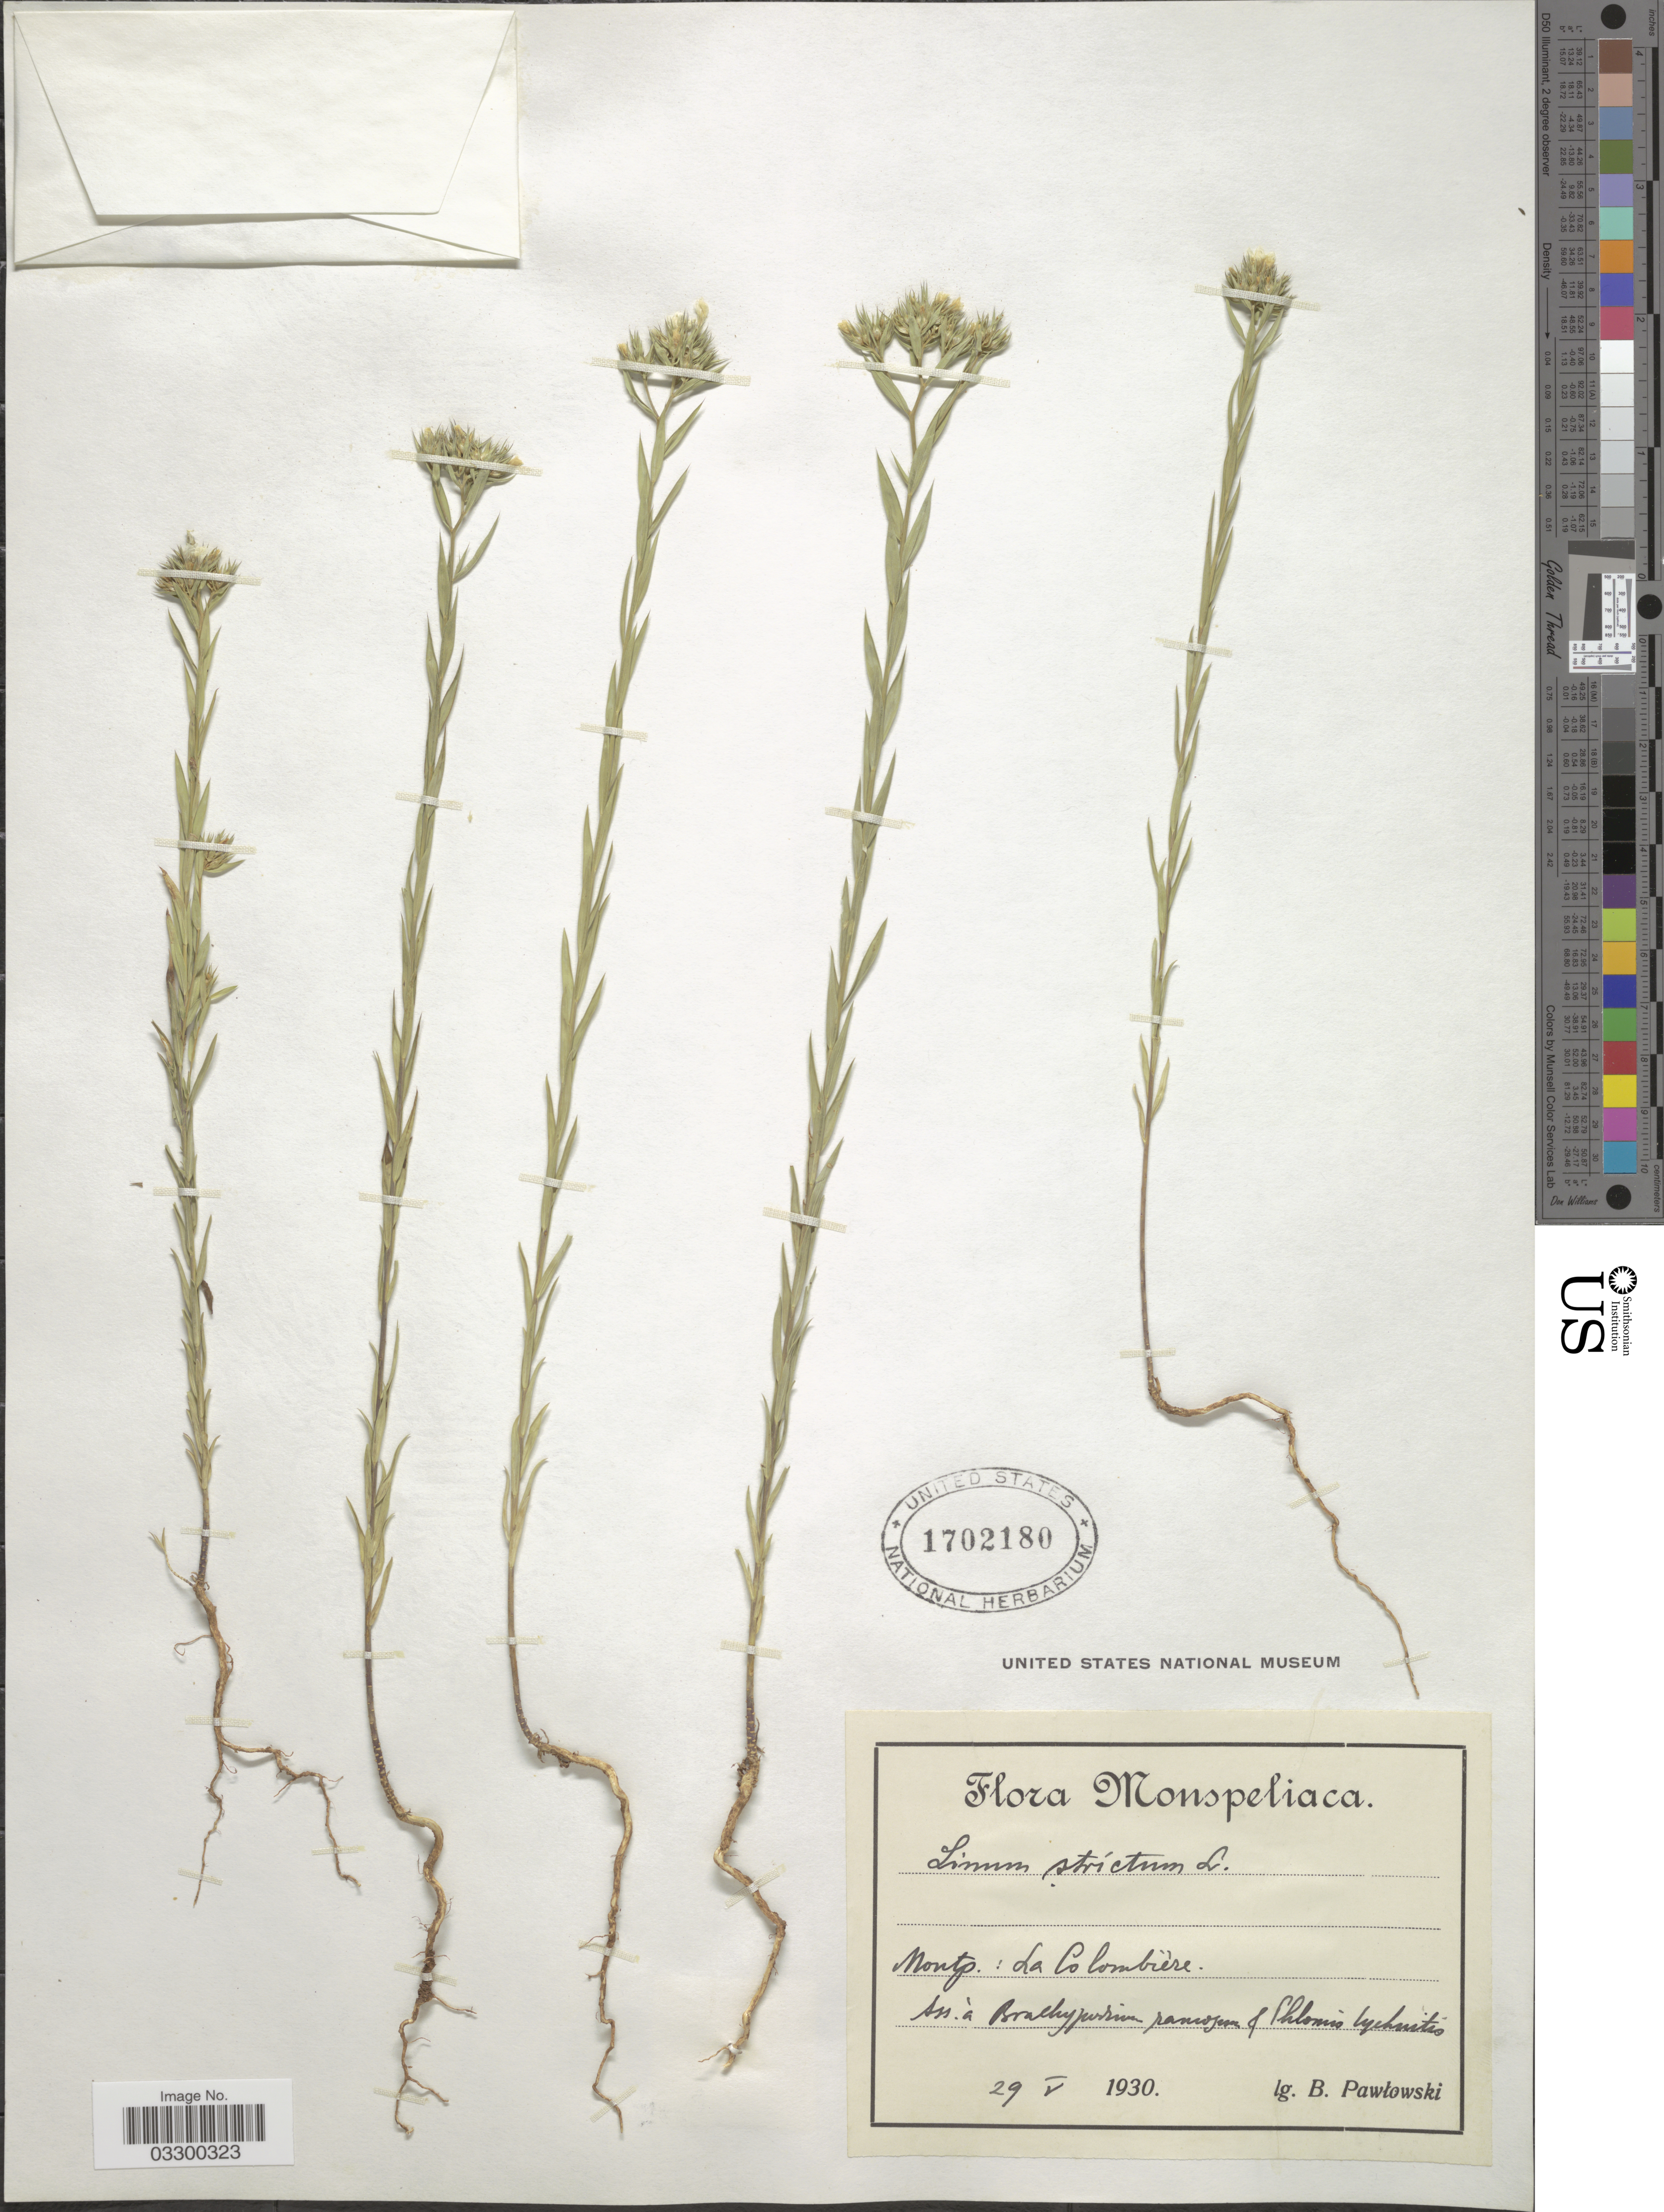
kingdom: Plantae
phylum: Tracheophyta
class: Magnoliopsida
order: Malpighiales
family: Linaceae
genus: Linum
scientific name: Linum strictum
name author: L.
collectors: B. Pawtowski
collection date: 1930-05-29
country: France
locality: Montp.: La Colombière.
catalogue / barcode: US 1702180